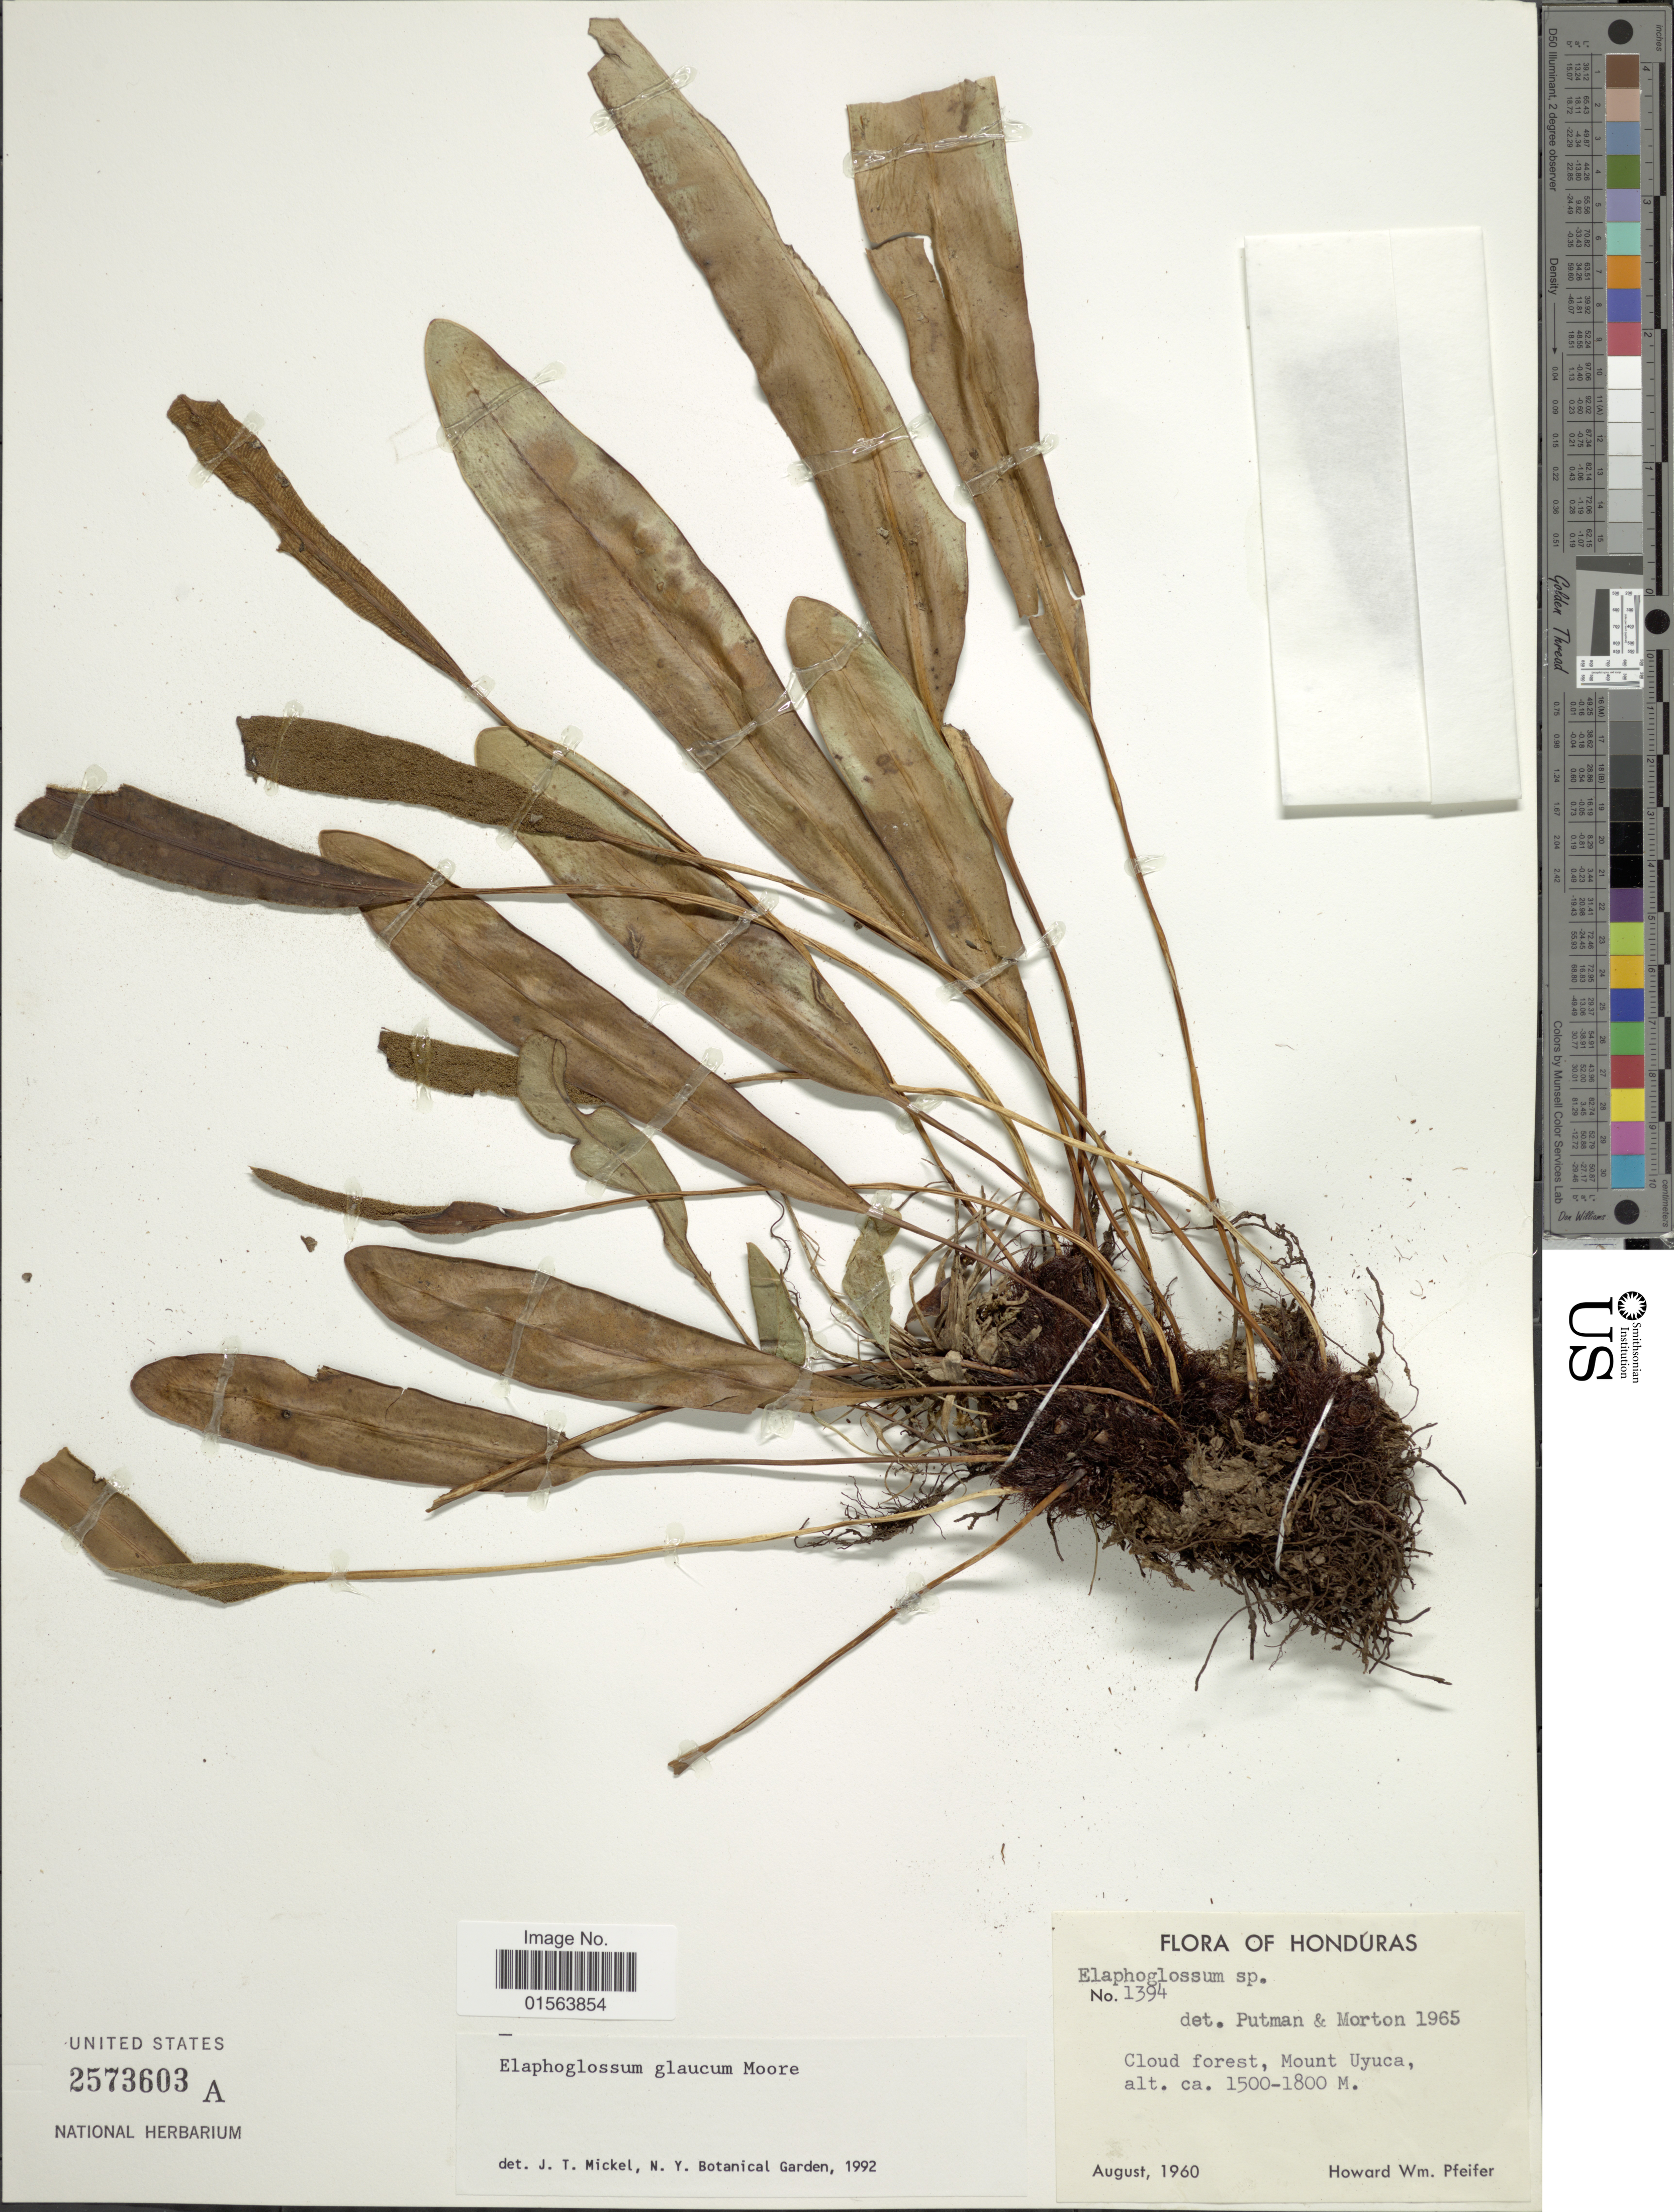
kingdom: Plantae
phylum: Tracheophyta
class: Polypodiopsida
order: Polypodiales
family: Dryopteridaceae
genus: Elaphoglossum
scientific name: Elaphoglossum glaucum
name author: T. Moore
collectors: H. W. Pfeifer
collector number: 1394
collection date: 1960-08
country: Honduras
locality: Cloud forest, Mount Uyuca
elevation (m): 1500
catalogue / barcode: US 2573603A